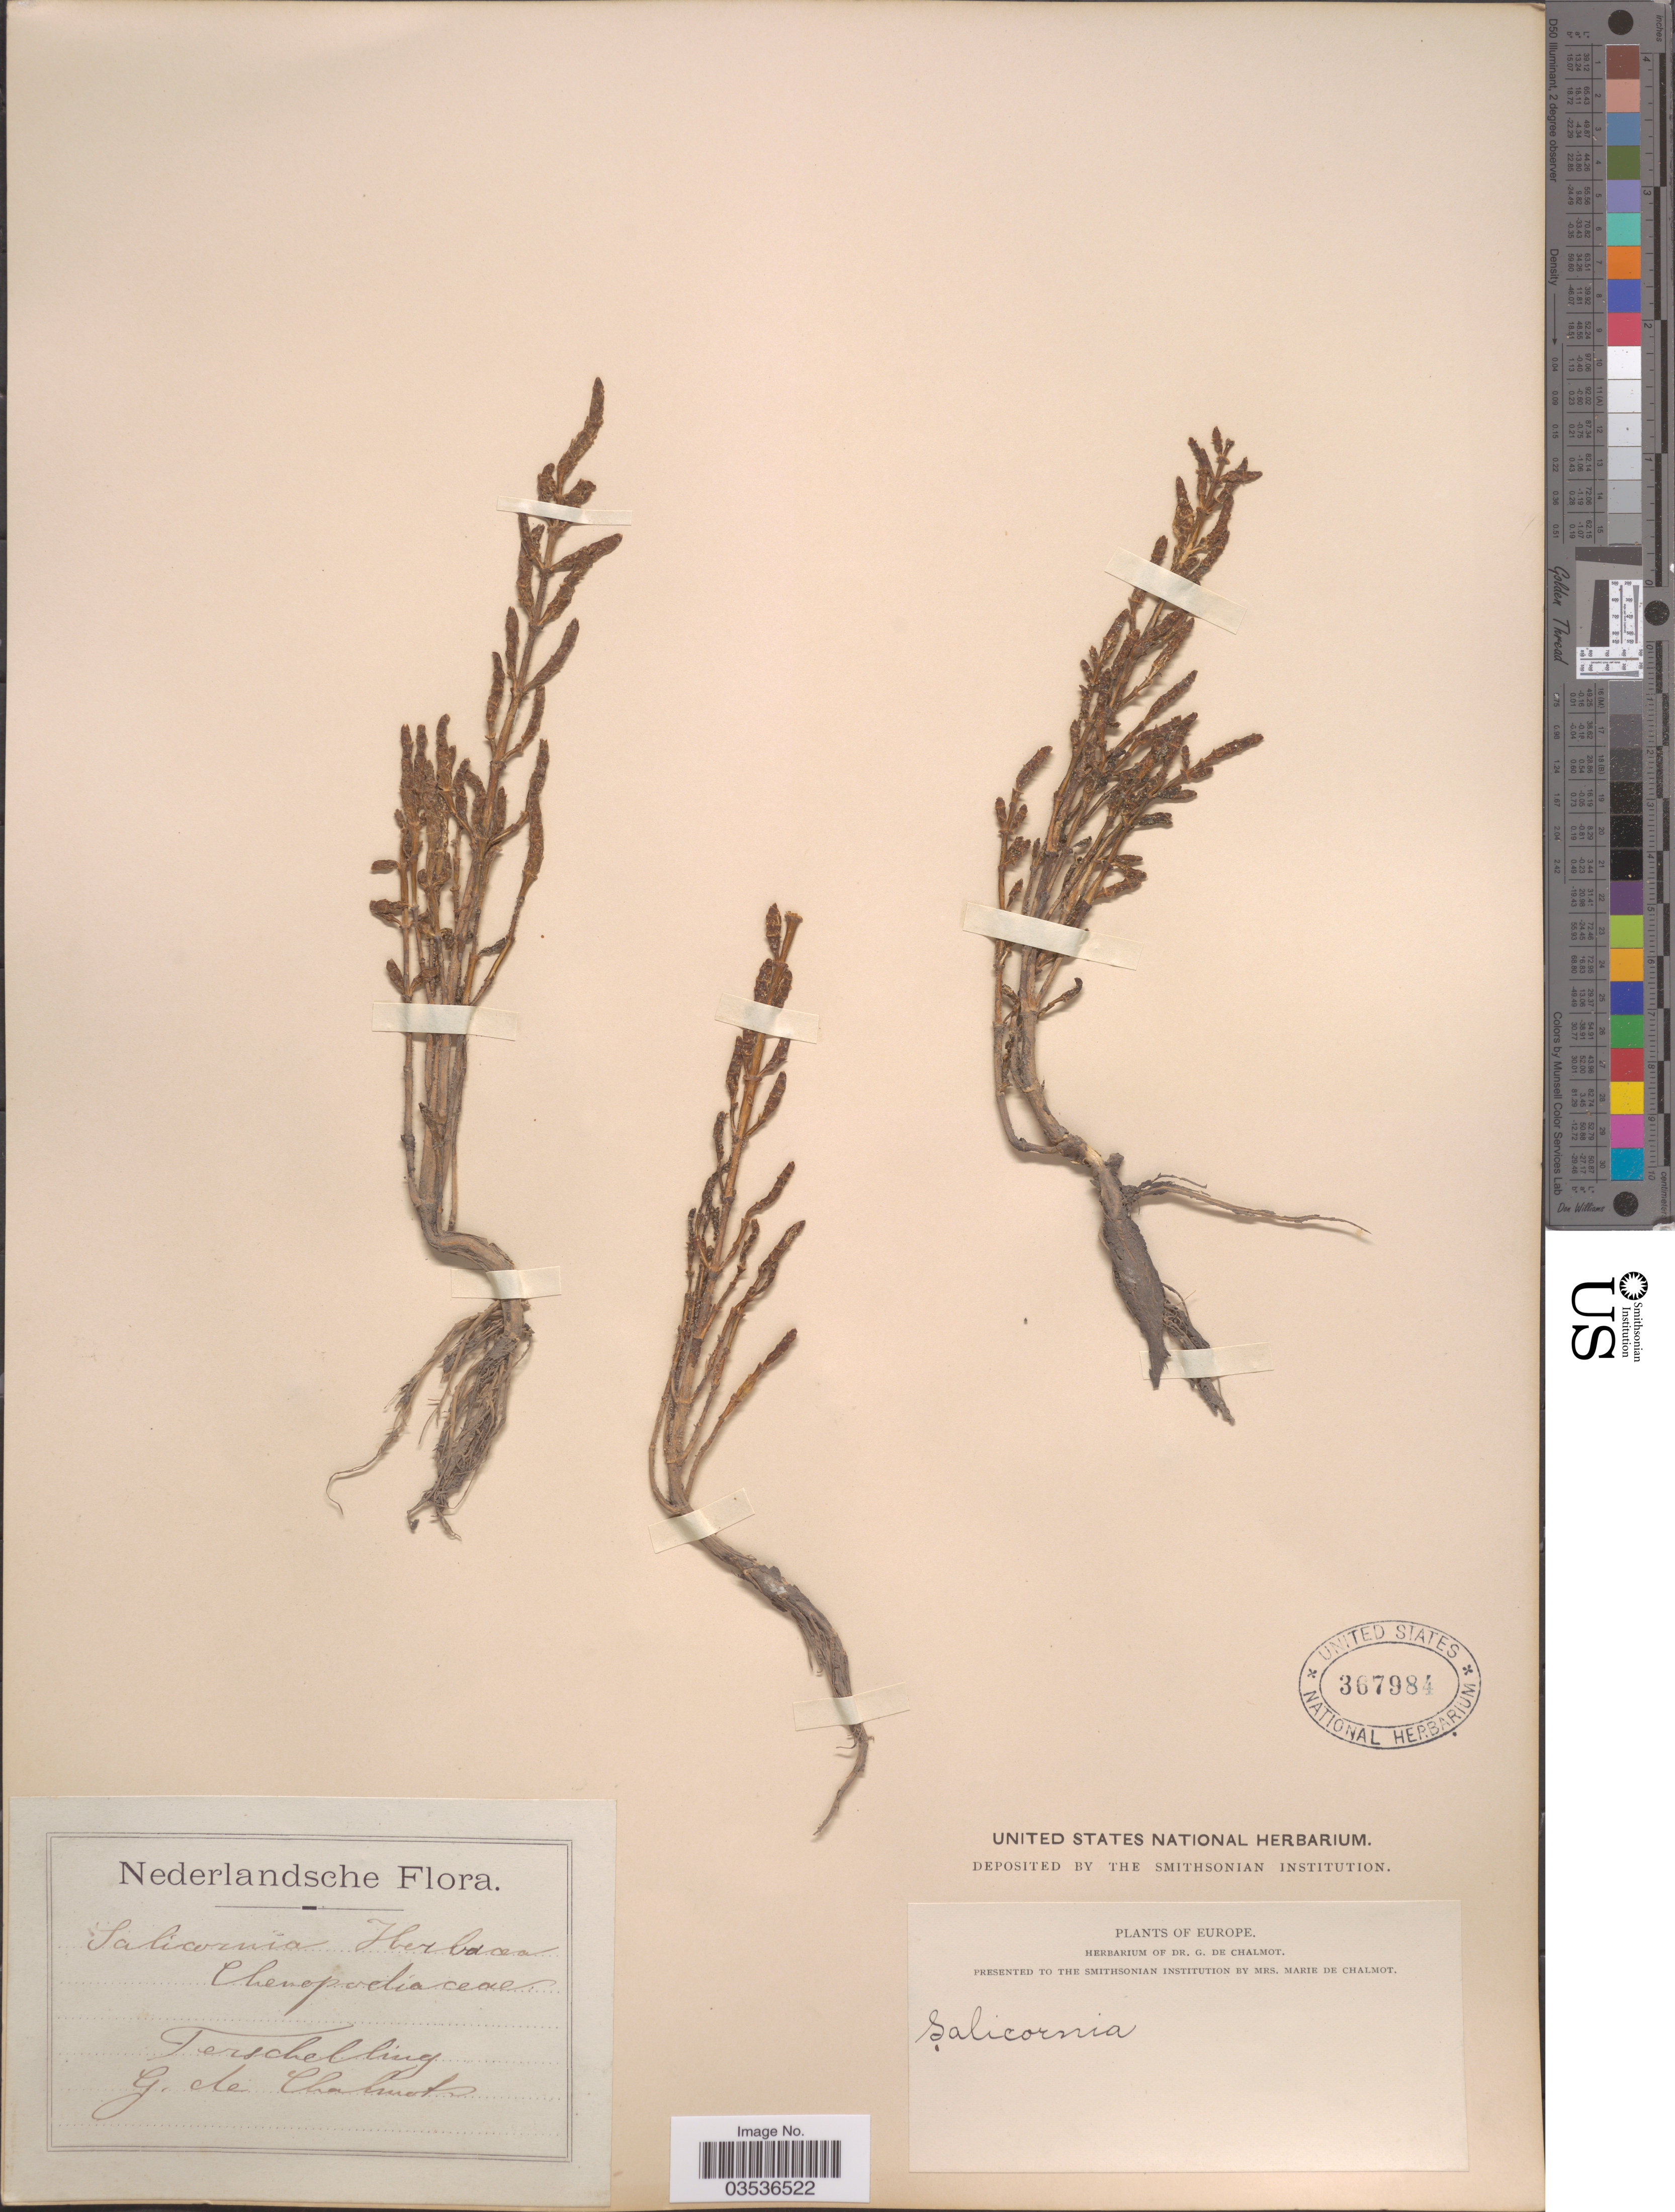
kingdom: Plantae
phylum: Tracheophyta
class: Magnoliopsida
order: Caryophyllales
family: Amaranthaceae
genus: Salicornia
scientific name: Salicornia herbacea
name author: L.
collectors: G. de Chalmot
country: Netherlands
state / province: Friesland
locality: Terschelling.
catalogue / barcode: US 367984